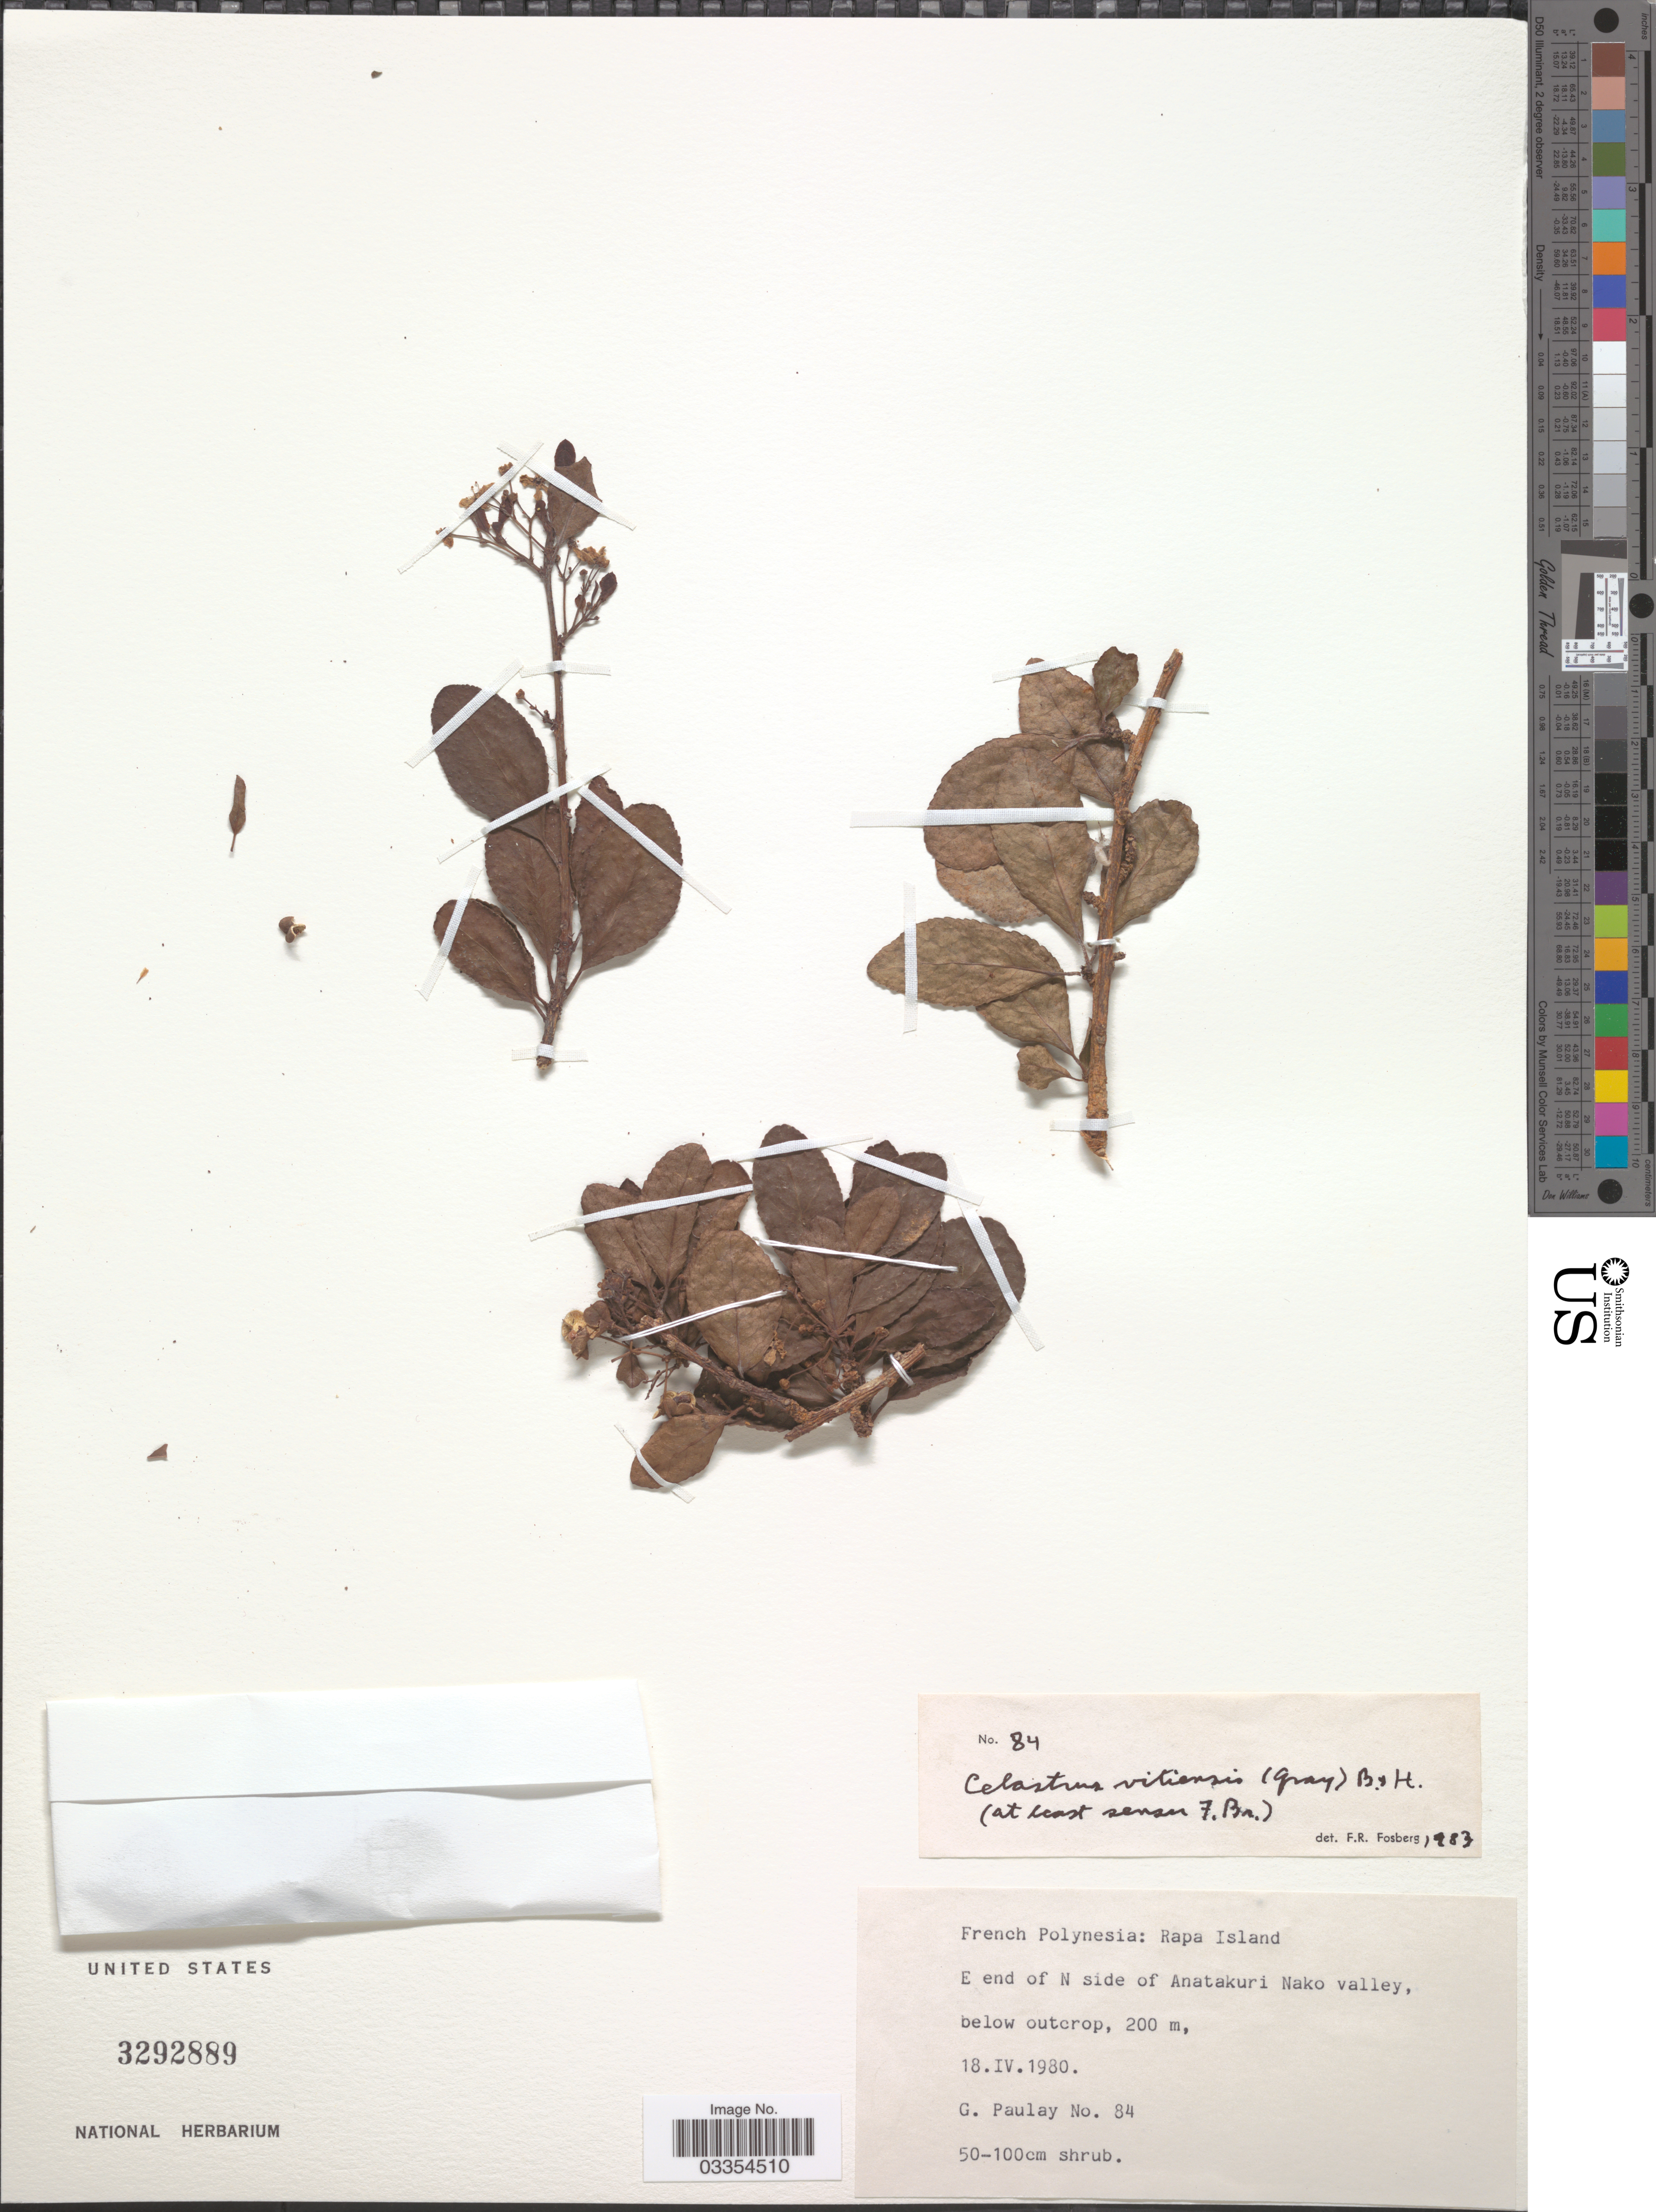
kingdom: Plantae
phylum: Tracheophyta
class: Magnoliopsida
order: Celastrales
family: Celastraceae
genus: Celastrus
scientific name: Celastrus vitiensis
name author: (A. Gray) Benth. ex Hook. f. & Drake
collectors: G. Paulay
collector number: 84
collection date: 1980-04-18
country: French Polynesia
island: Rapa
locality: Rapa Island, E end of N side of Anatakuri Nako valley.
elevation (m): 200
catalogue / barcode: US 3292889